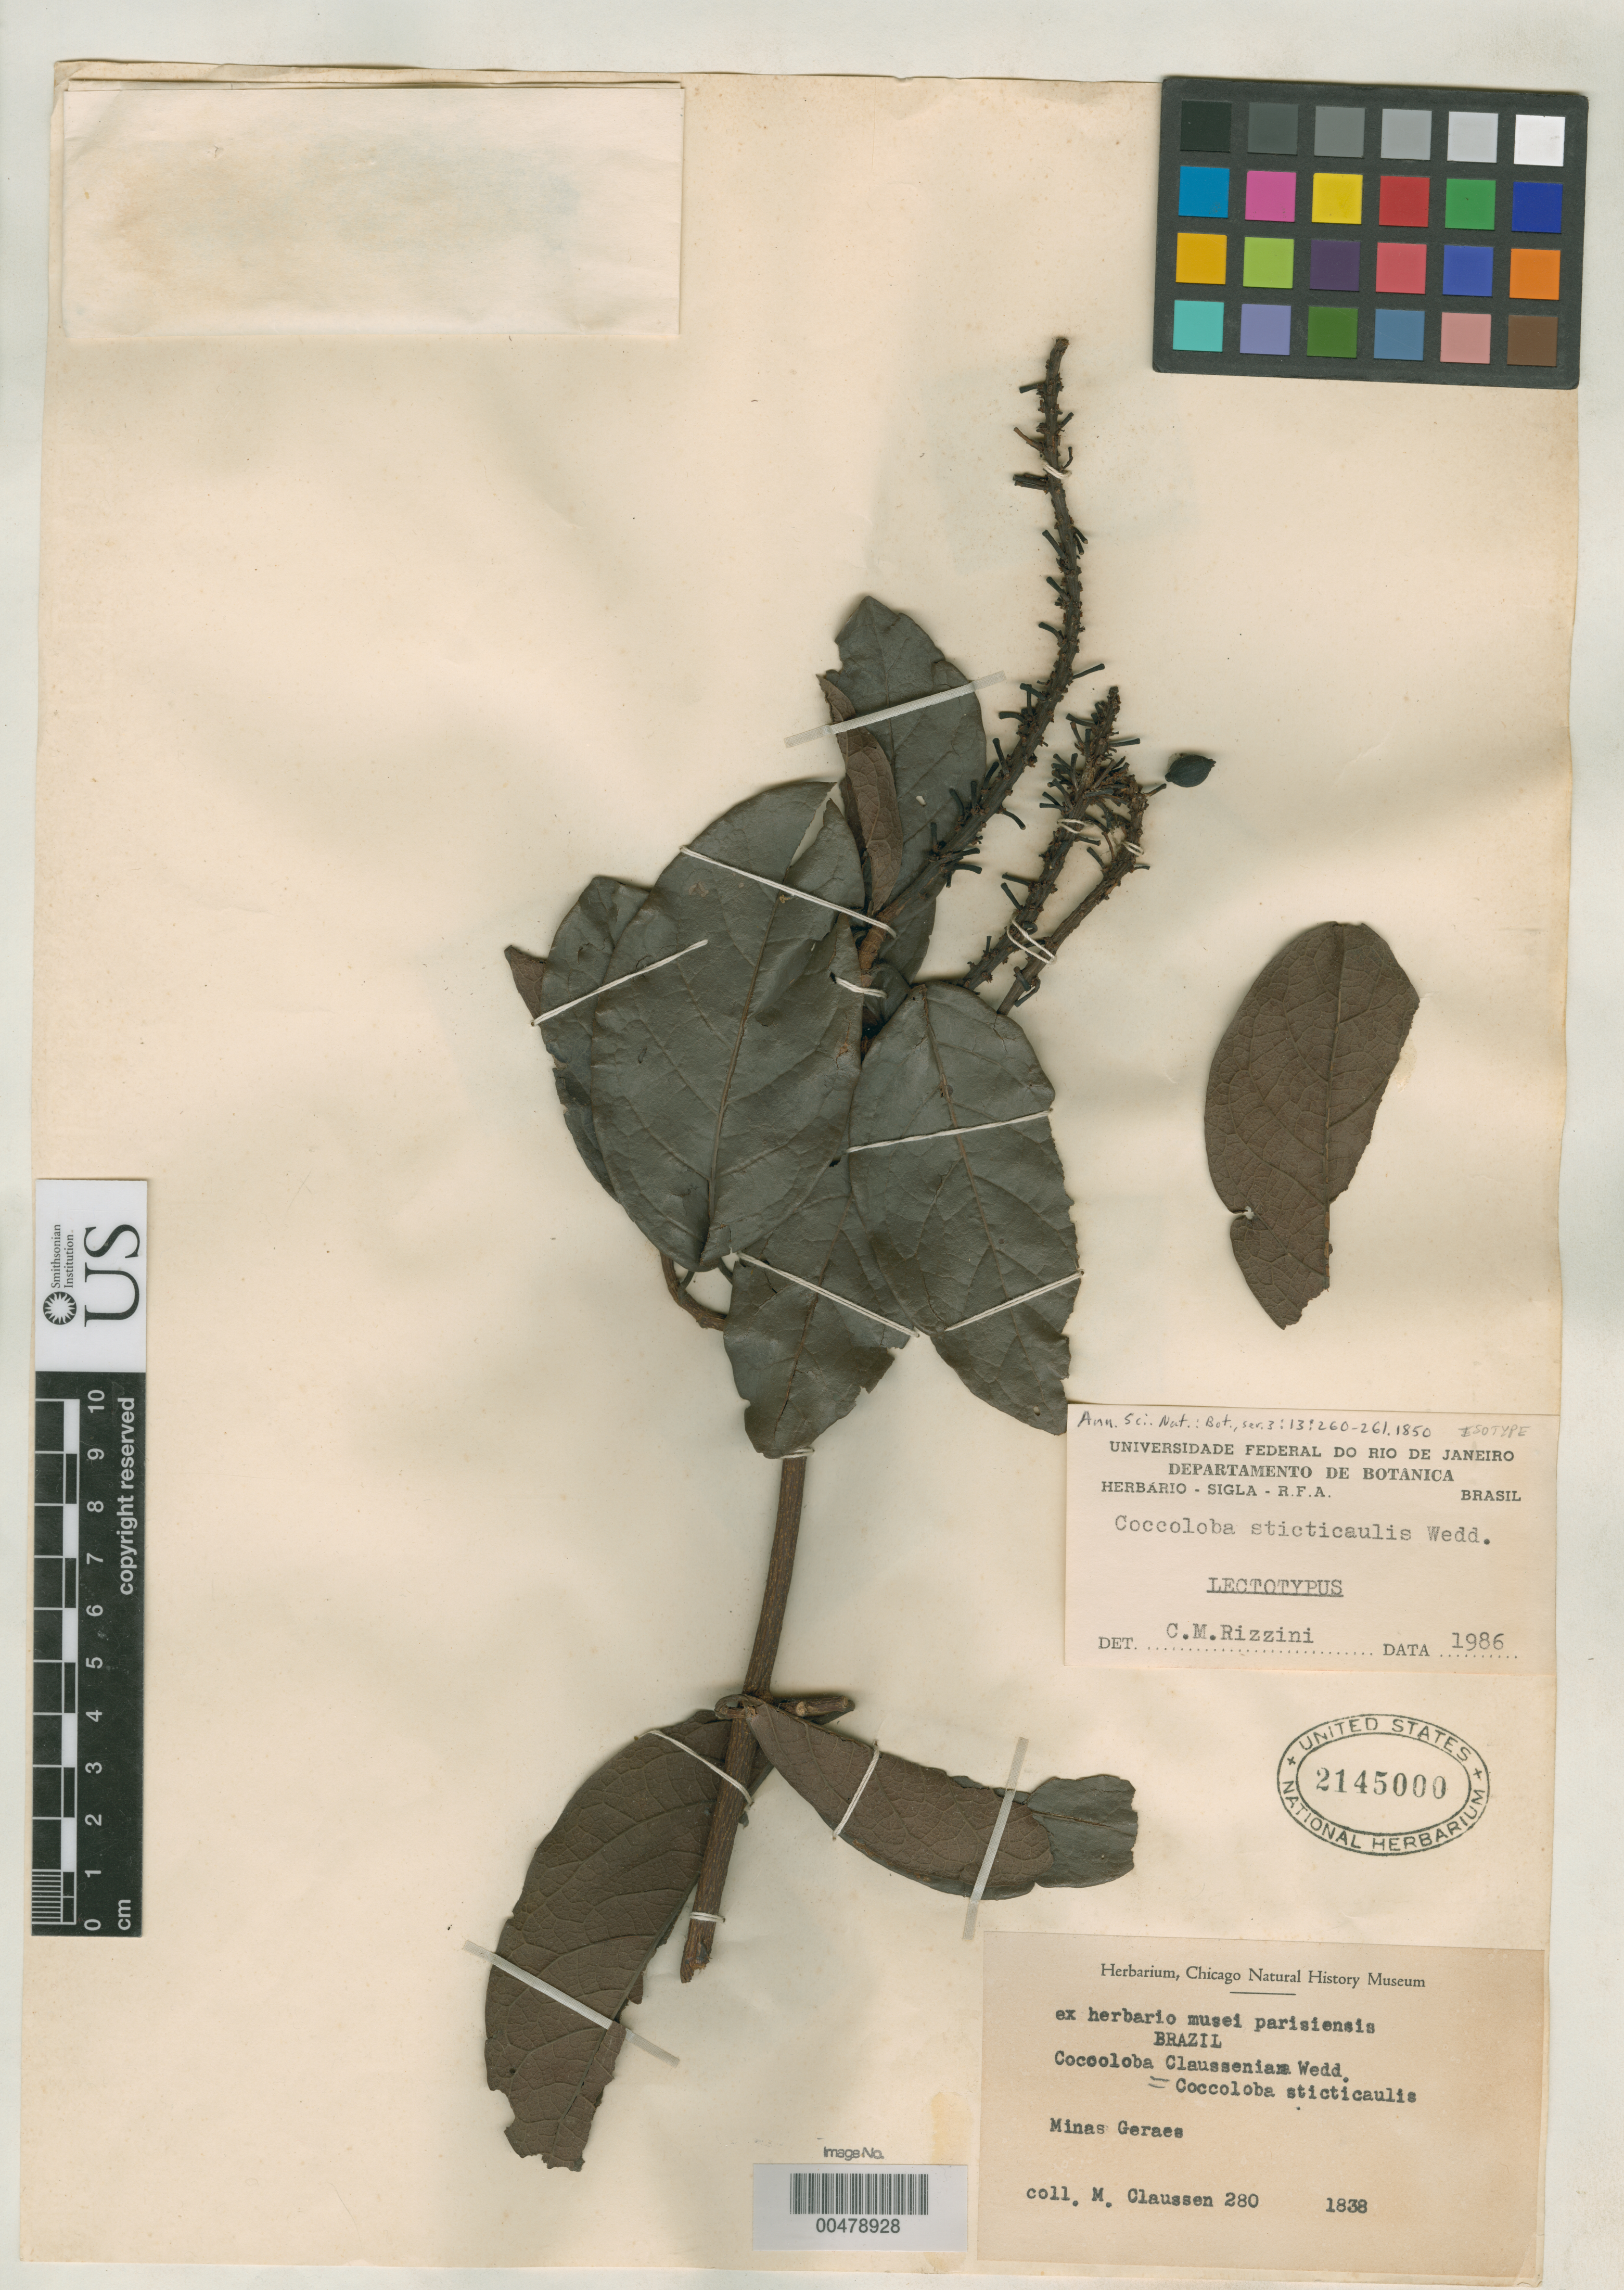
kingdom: Plantae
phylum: Tracheophyta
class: Magnoliopsida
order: Caryophyllales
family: Polygonaceae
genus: Coccoloba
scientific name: Coccoloba sticticaulis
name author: Wedd.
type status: Isotype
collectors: M. Clausen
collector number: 280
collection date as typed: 1838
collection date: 1838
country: Brazil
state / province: Minas Gerais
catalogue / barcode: US 2145000